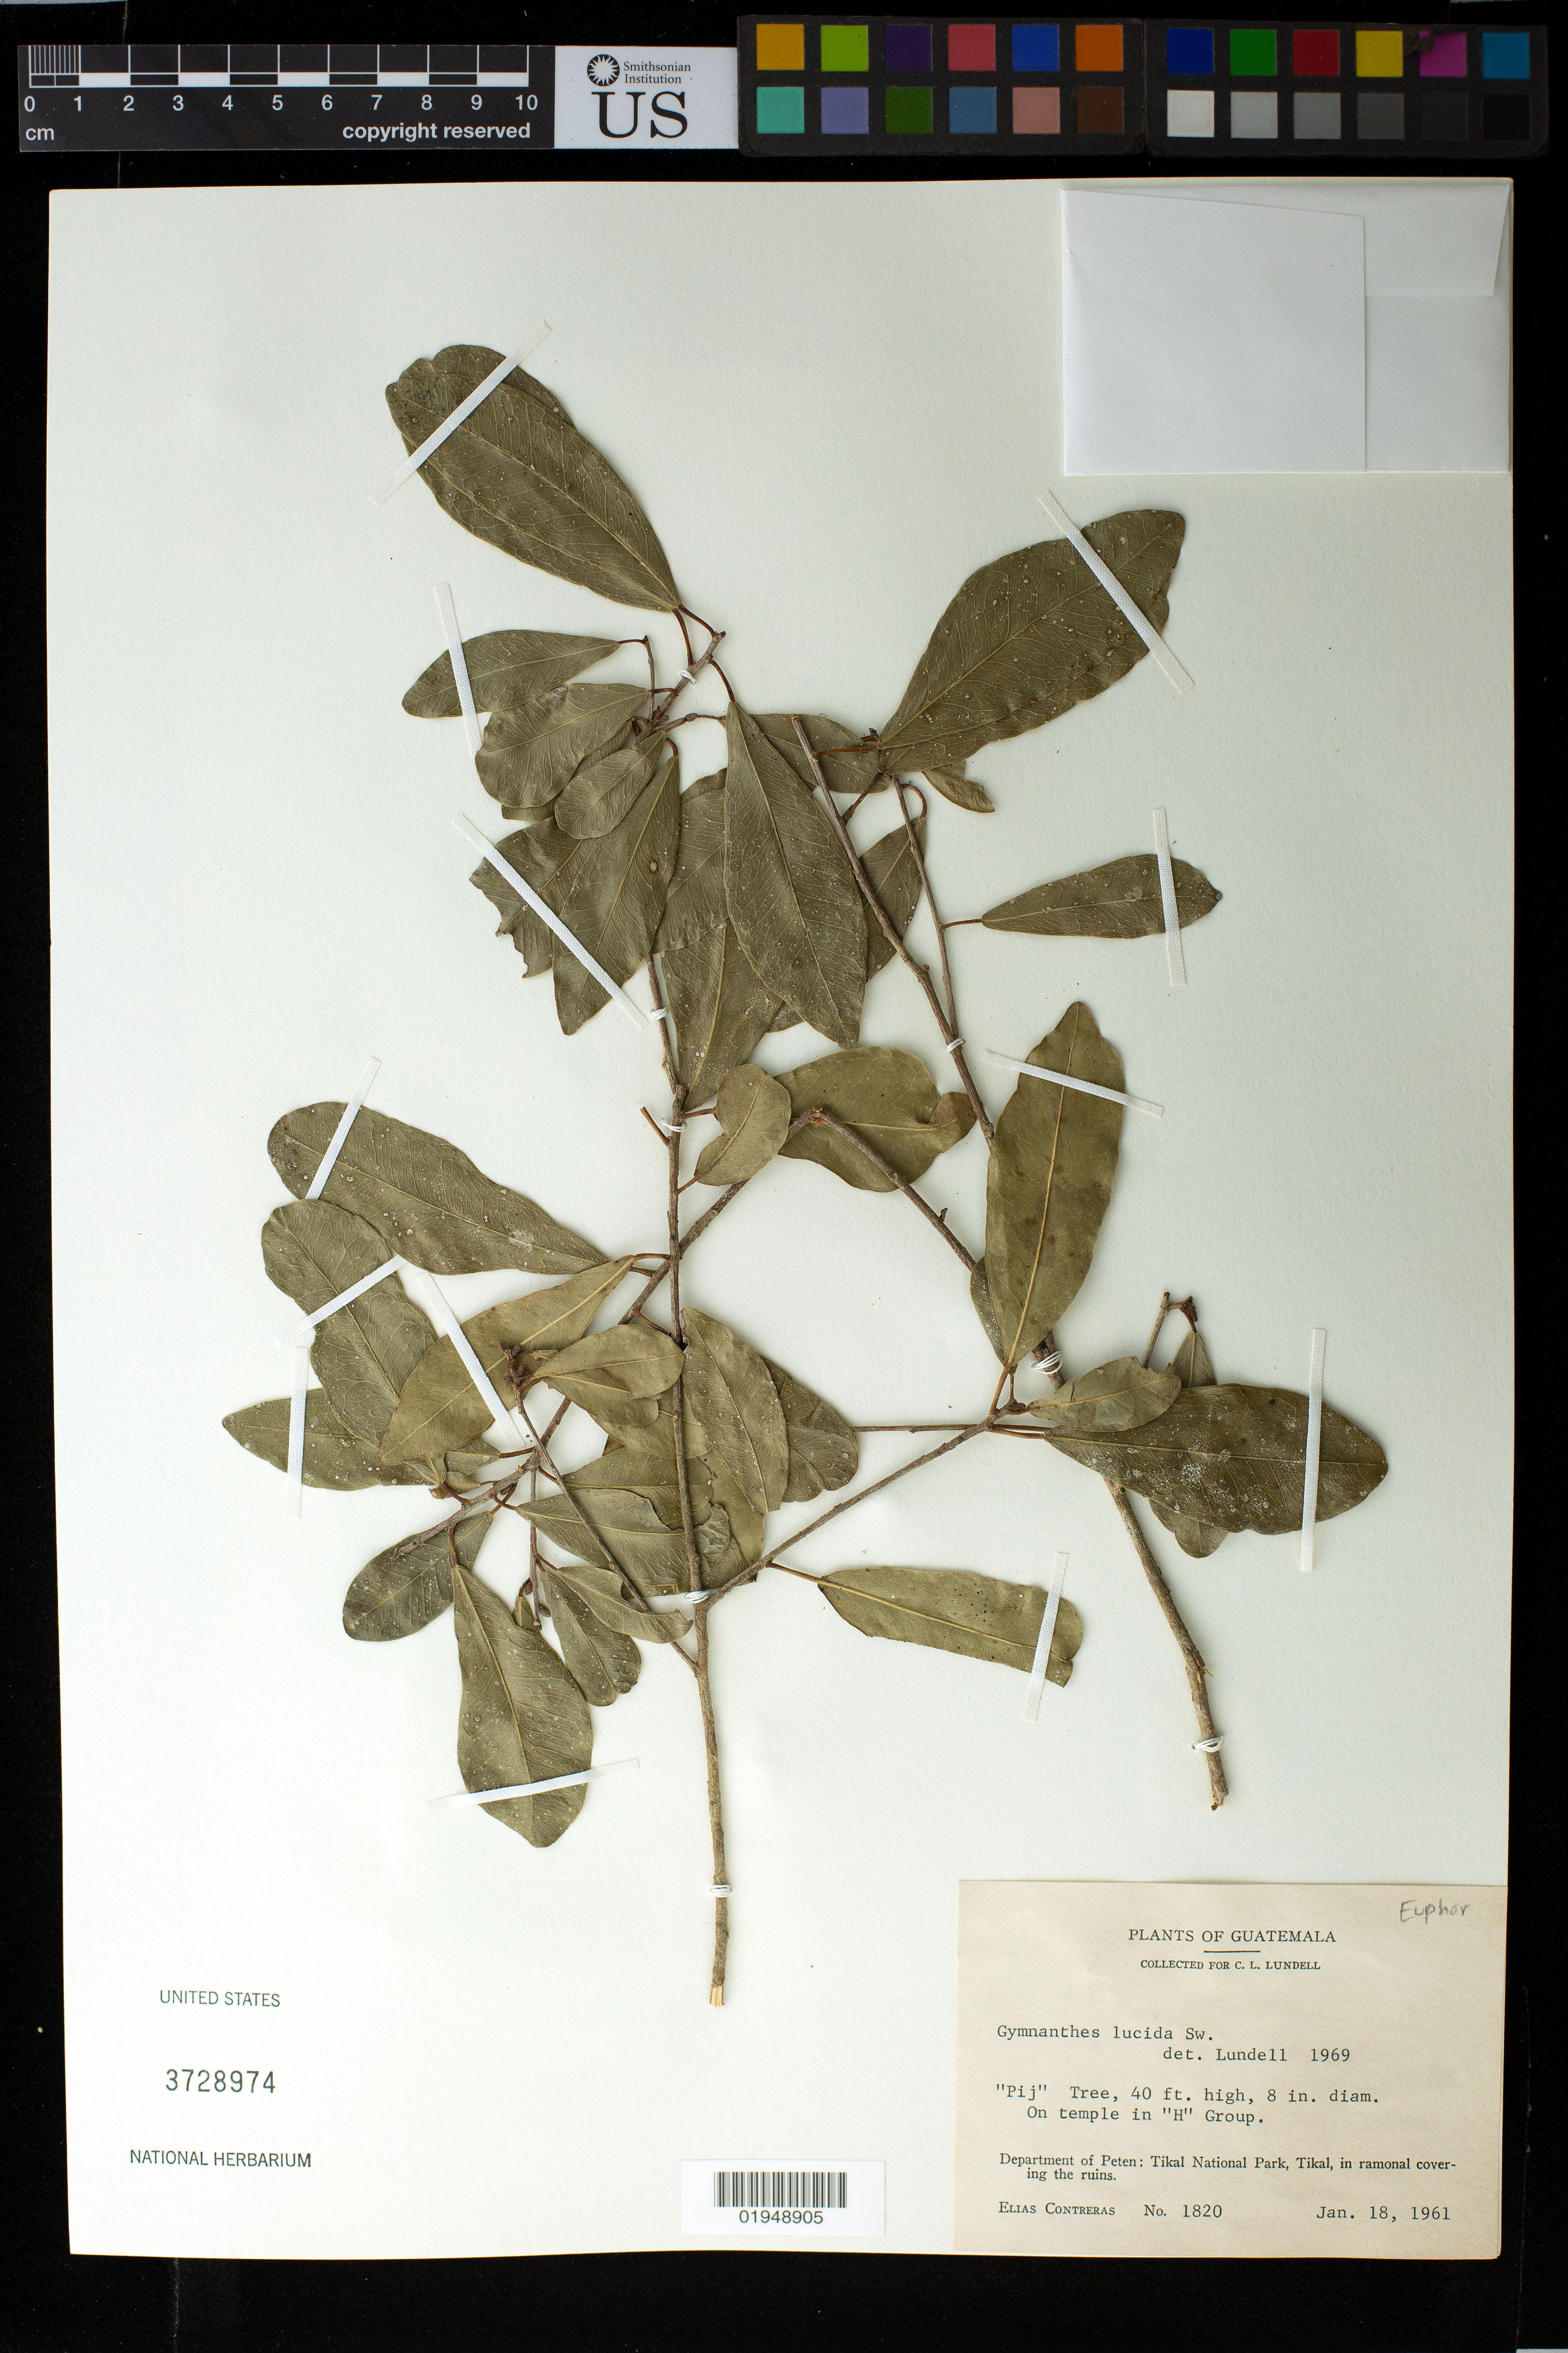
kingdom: Plantae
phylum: Tracheophyta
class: Magnoliopsida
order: Malpighiales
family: Euphorbiaceae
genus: Gymnanthes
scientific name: Gymnanthes lucida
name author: Sw.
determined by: Lundell, --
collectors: E. Contreras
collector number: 1820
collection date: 1961-01-18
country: Guatemala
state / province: El Petén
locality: Tikal National Park, Tikal.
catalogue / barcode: US 3728974